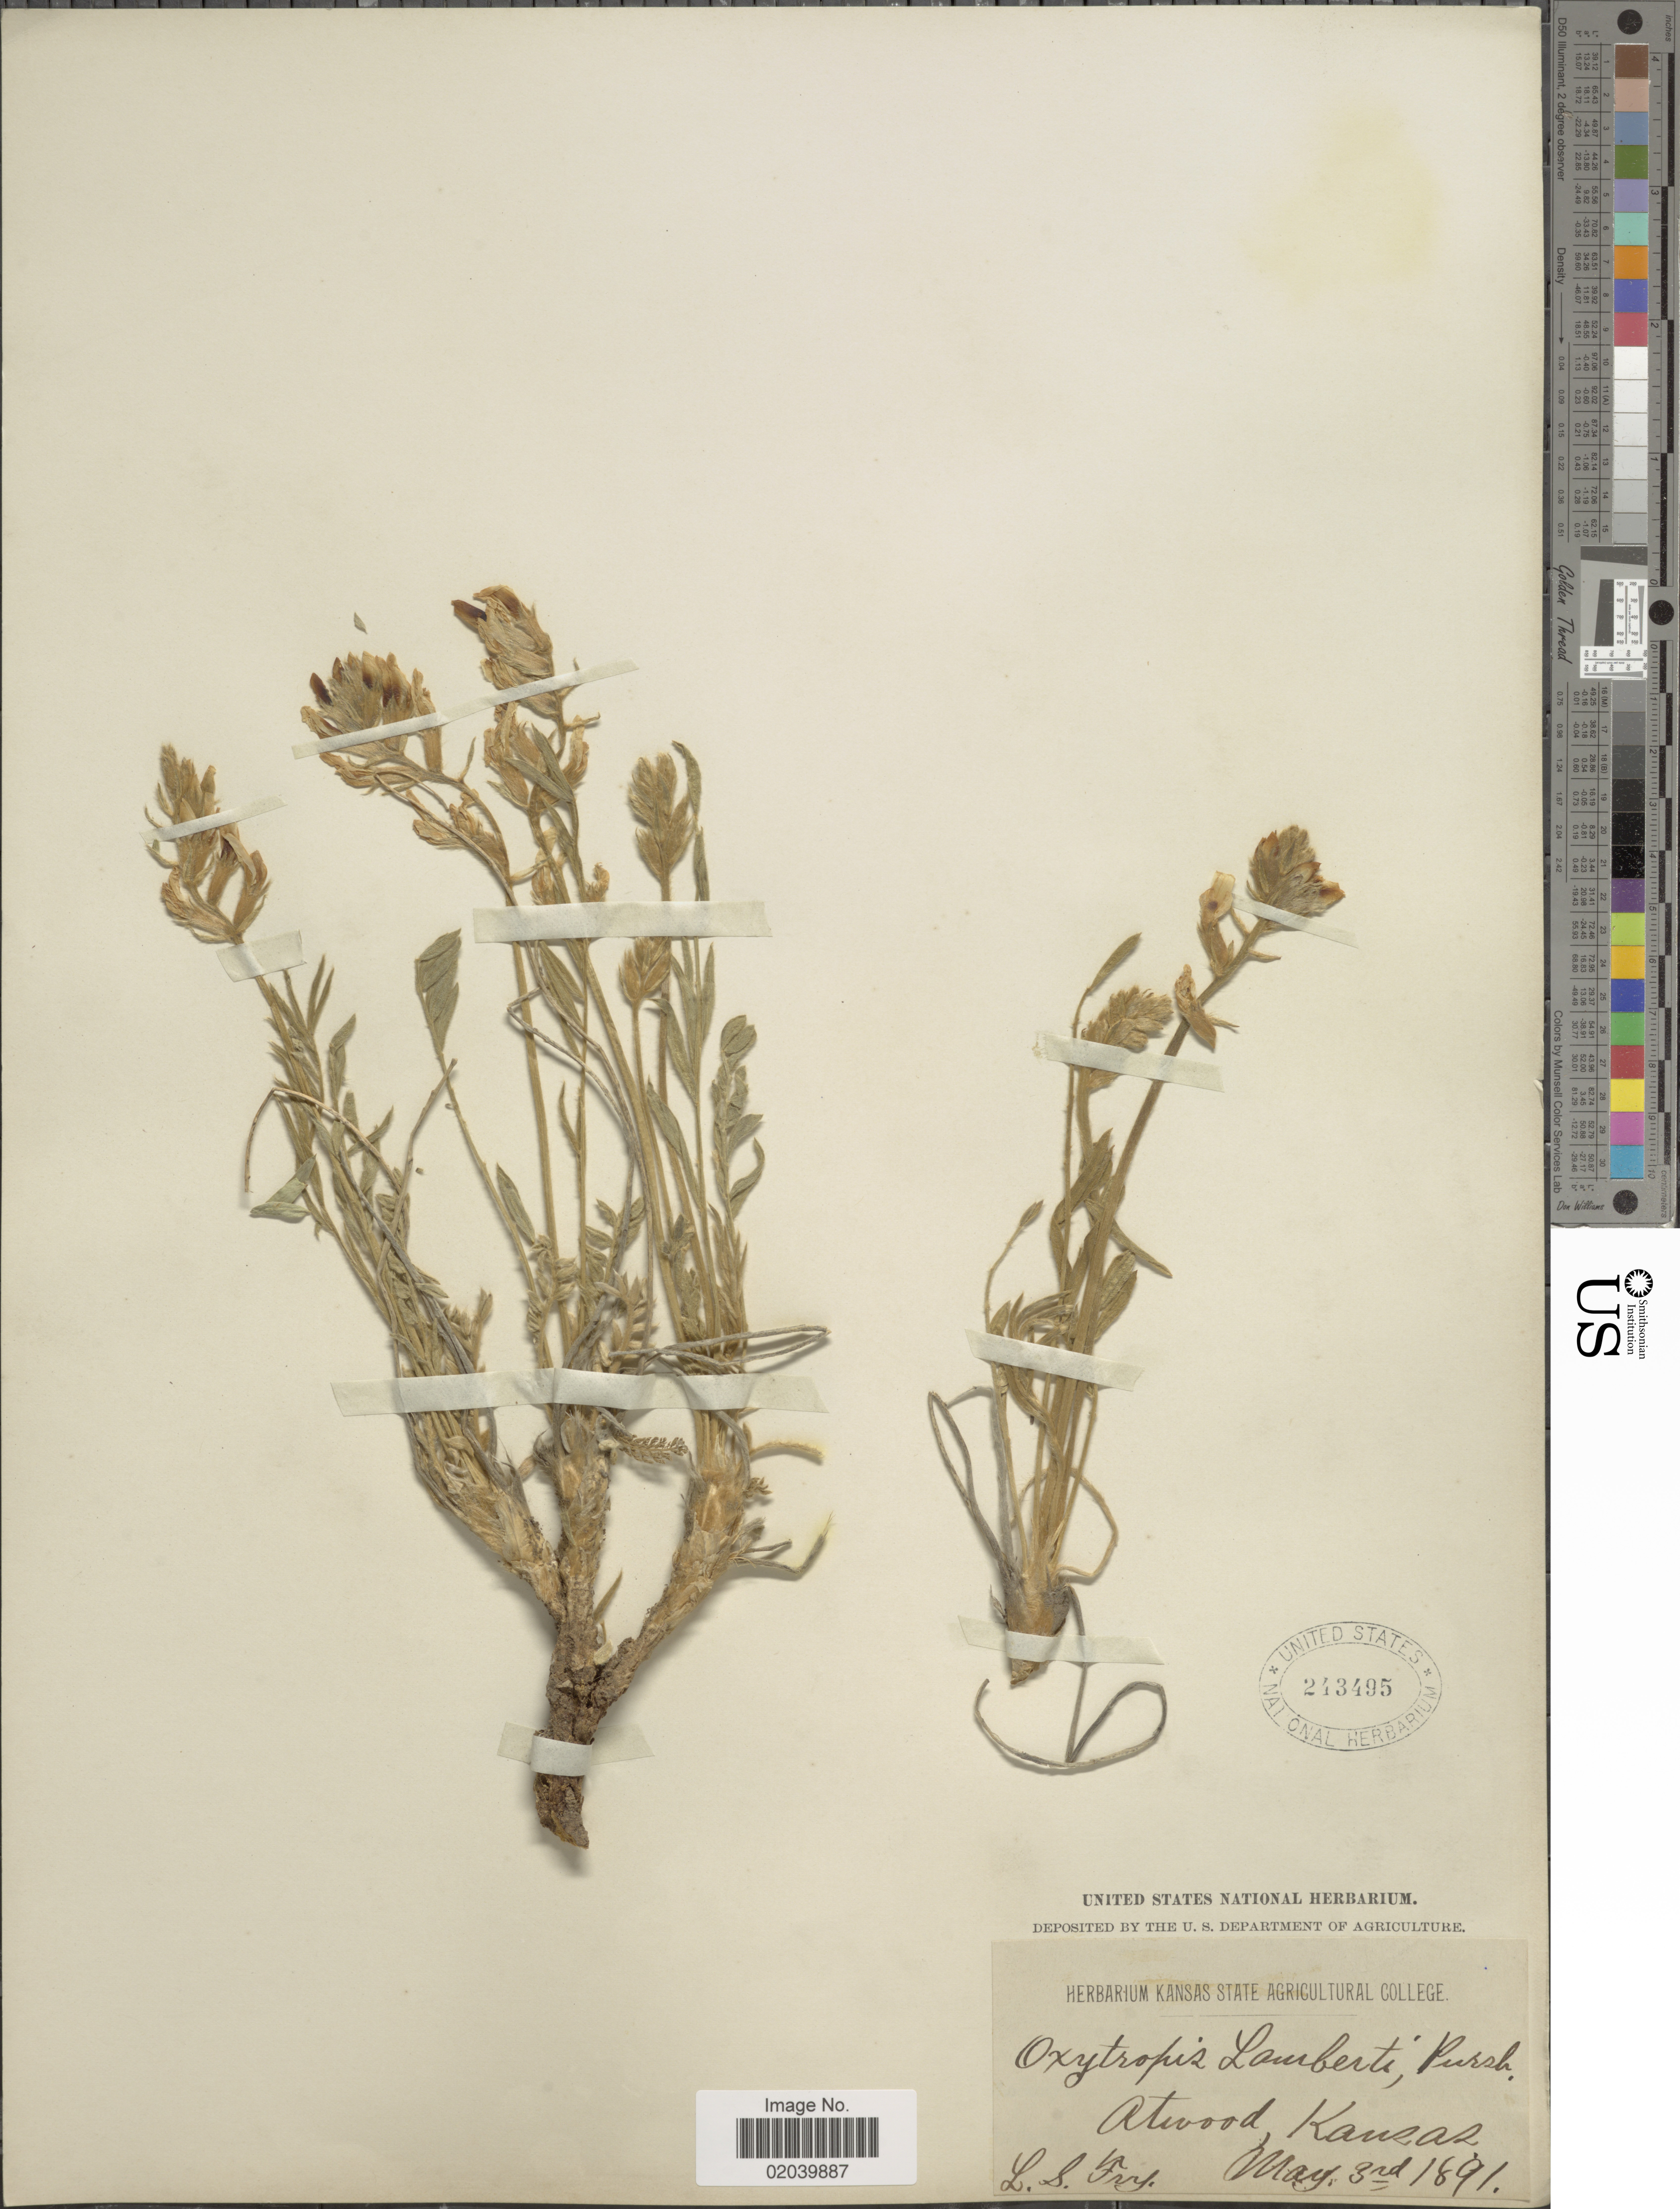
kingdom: Plantae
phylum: Tracheophyta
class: Magnoliopsida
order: Fabales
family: Fabaceae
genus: Oxytropis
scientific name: Oxytropis lambertii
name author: Pursh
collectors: L. Fry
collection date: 1891-05-03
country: United States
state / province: Kansas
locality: Atwood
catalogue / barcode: US 243495